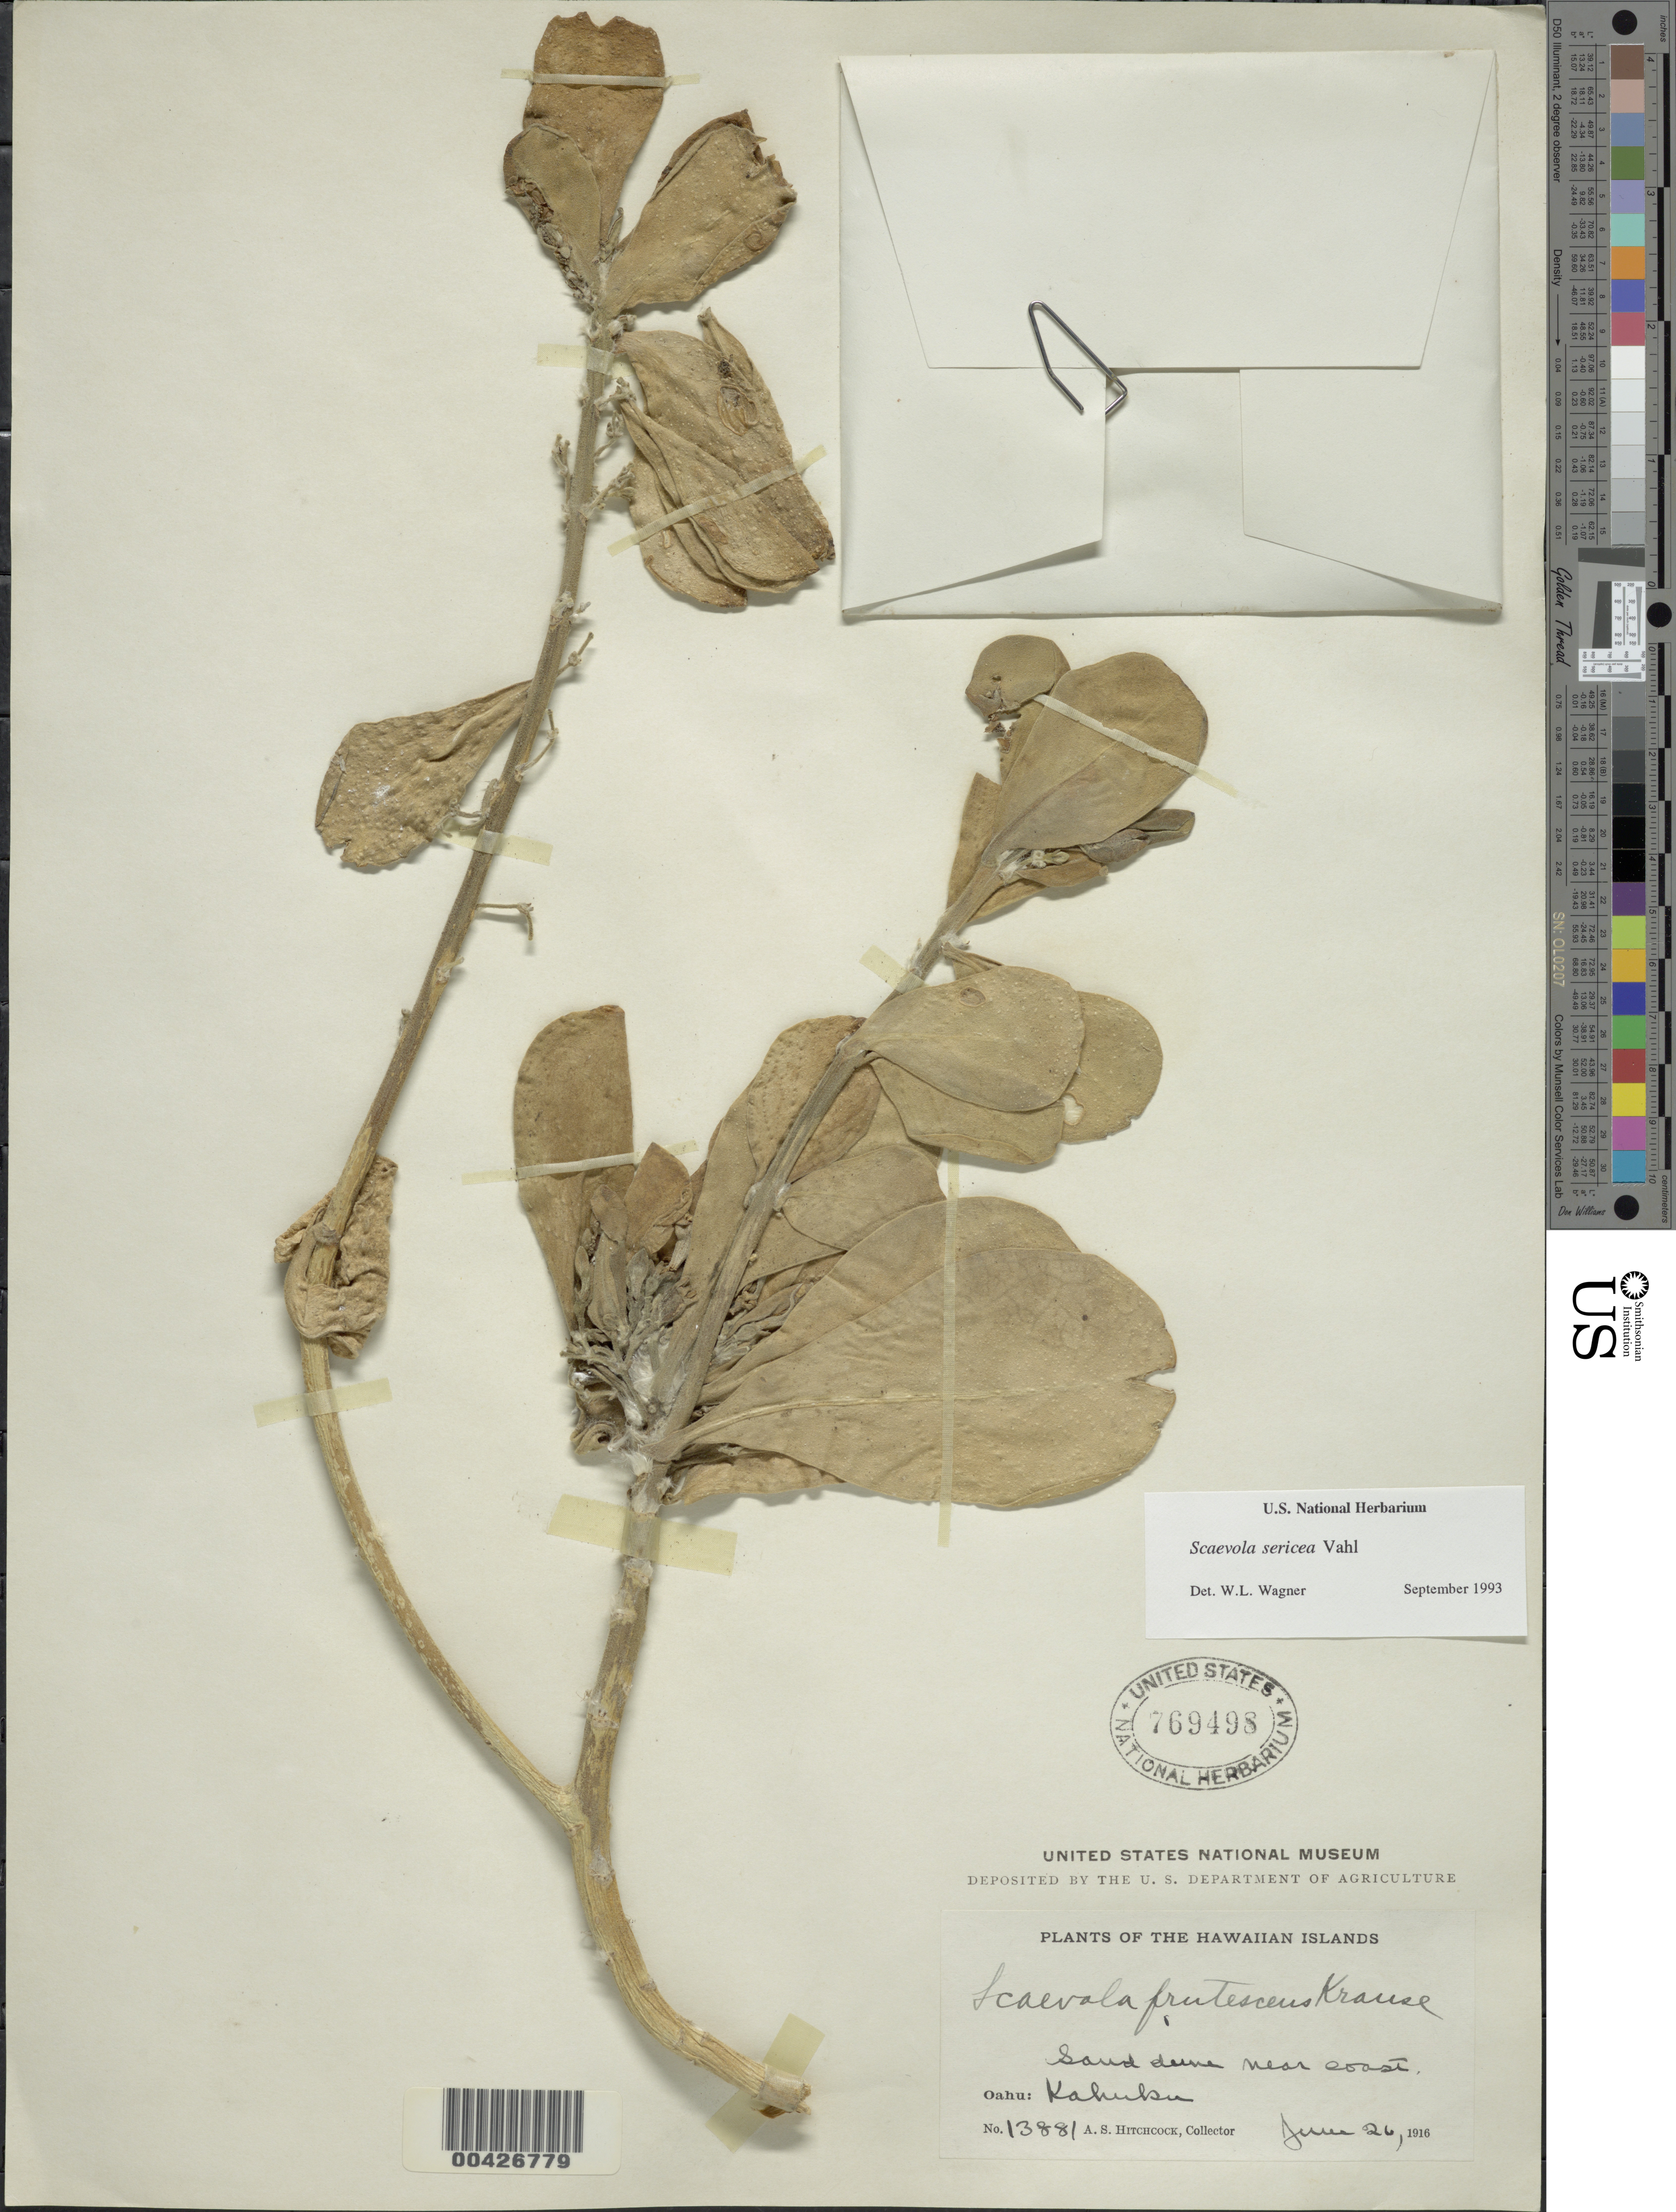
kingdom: Plantae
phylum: Tracheophyta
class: Magnoliopsida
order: Asterales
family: Goodeniaceae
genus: Scaevola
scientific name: Scaevola taccada var. taccada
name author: (Gaertn.) Roxb.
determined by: Wagner, W. L., (BOT), Smithsonian Institution - National Museum of Natural History (UNITED STATES)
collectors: A. S. Hitchcock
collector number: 13881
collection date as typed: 26 Jun 1916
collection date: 1916-06-26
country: United States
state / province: Hawaii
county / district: Honolulu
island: Oahu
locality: Kahuku, near coast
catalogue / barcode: US 769498